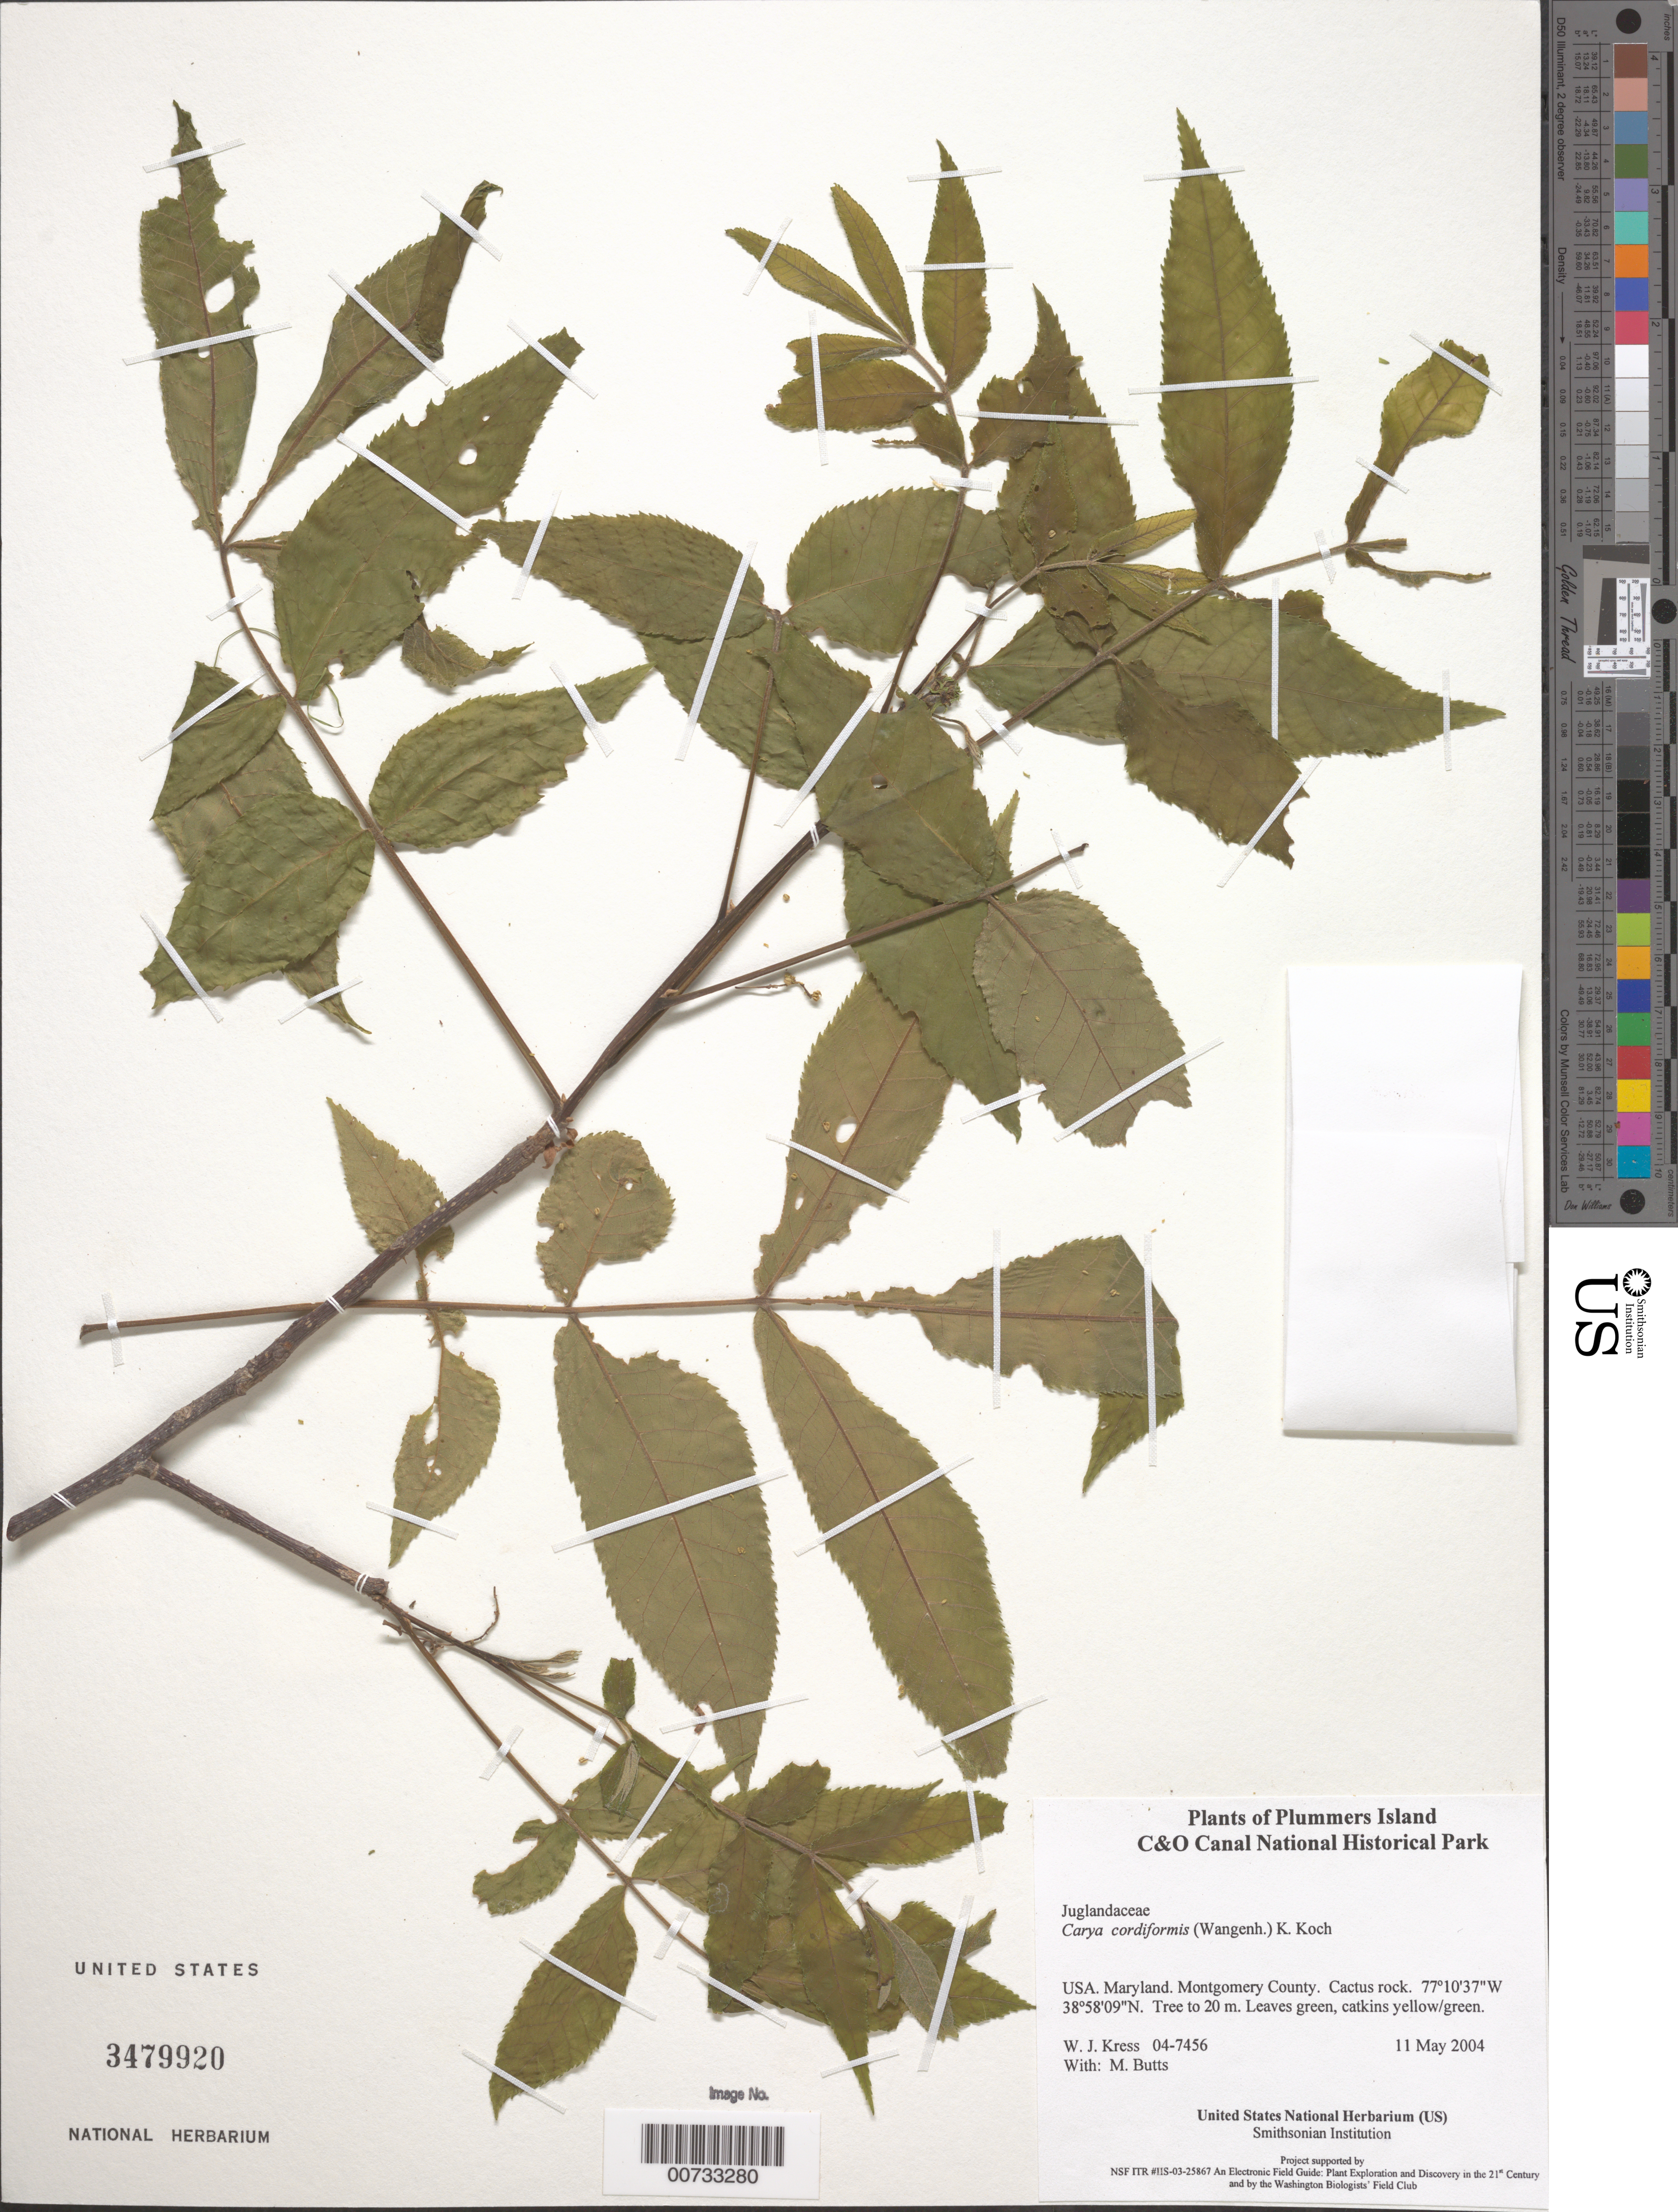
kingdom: Plantae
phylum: Tracheophyta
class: Magnoliopsida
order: Fagales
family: Juglandaceae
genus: Carya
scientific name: Carya cordiformis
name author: (Wangenh.) K. Koch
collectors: W. J. Kress & M. B. Butts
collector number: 04-7456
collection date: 2004-05-11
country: United States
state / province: Maryland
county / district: Montgomery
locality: Chesapeake and Ohio Canal National Historical Park, Plummers Island, cactus rock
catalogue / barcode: US 3479920